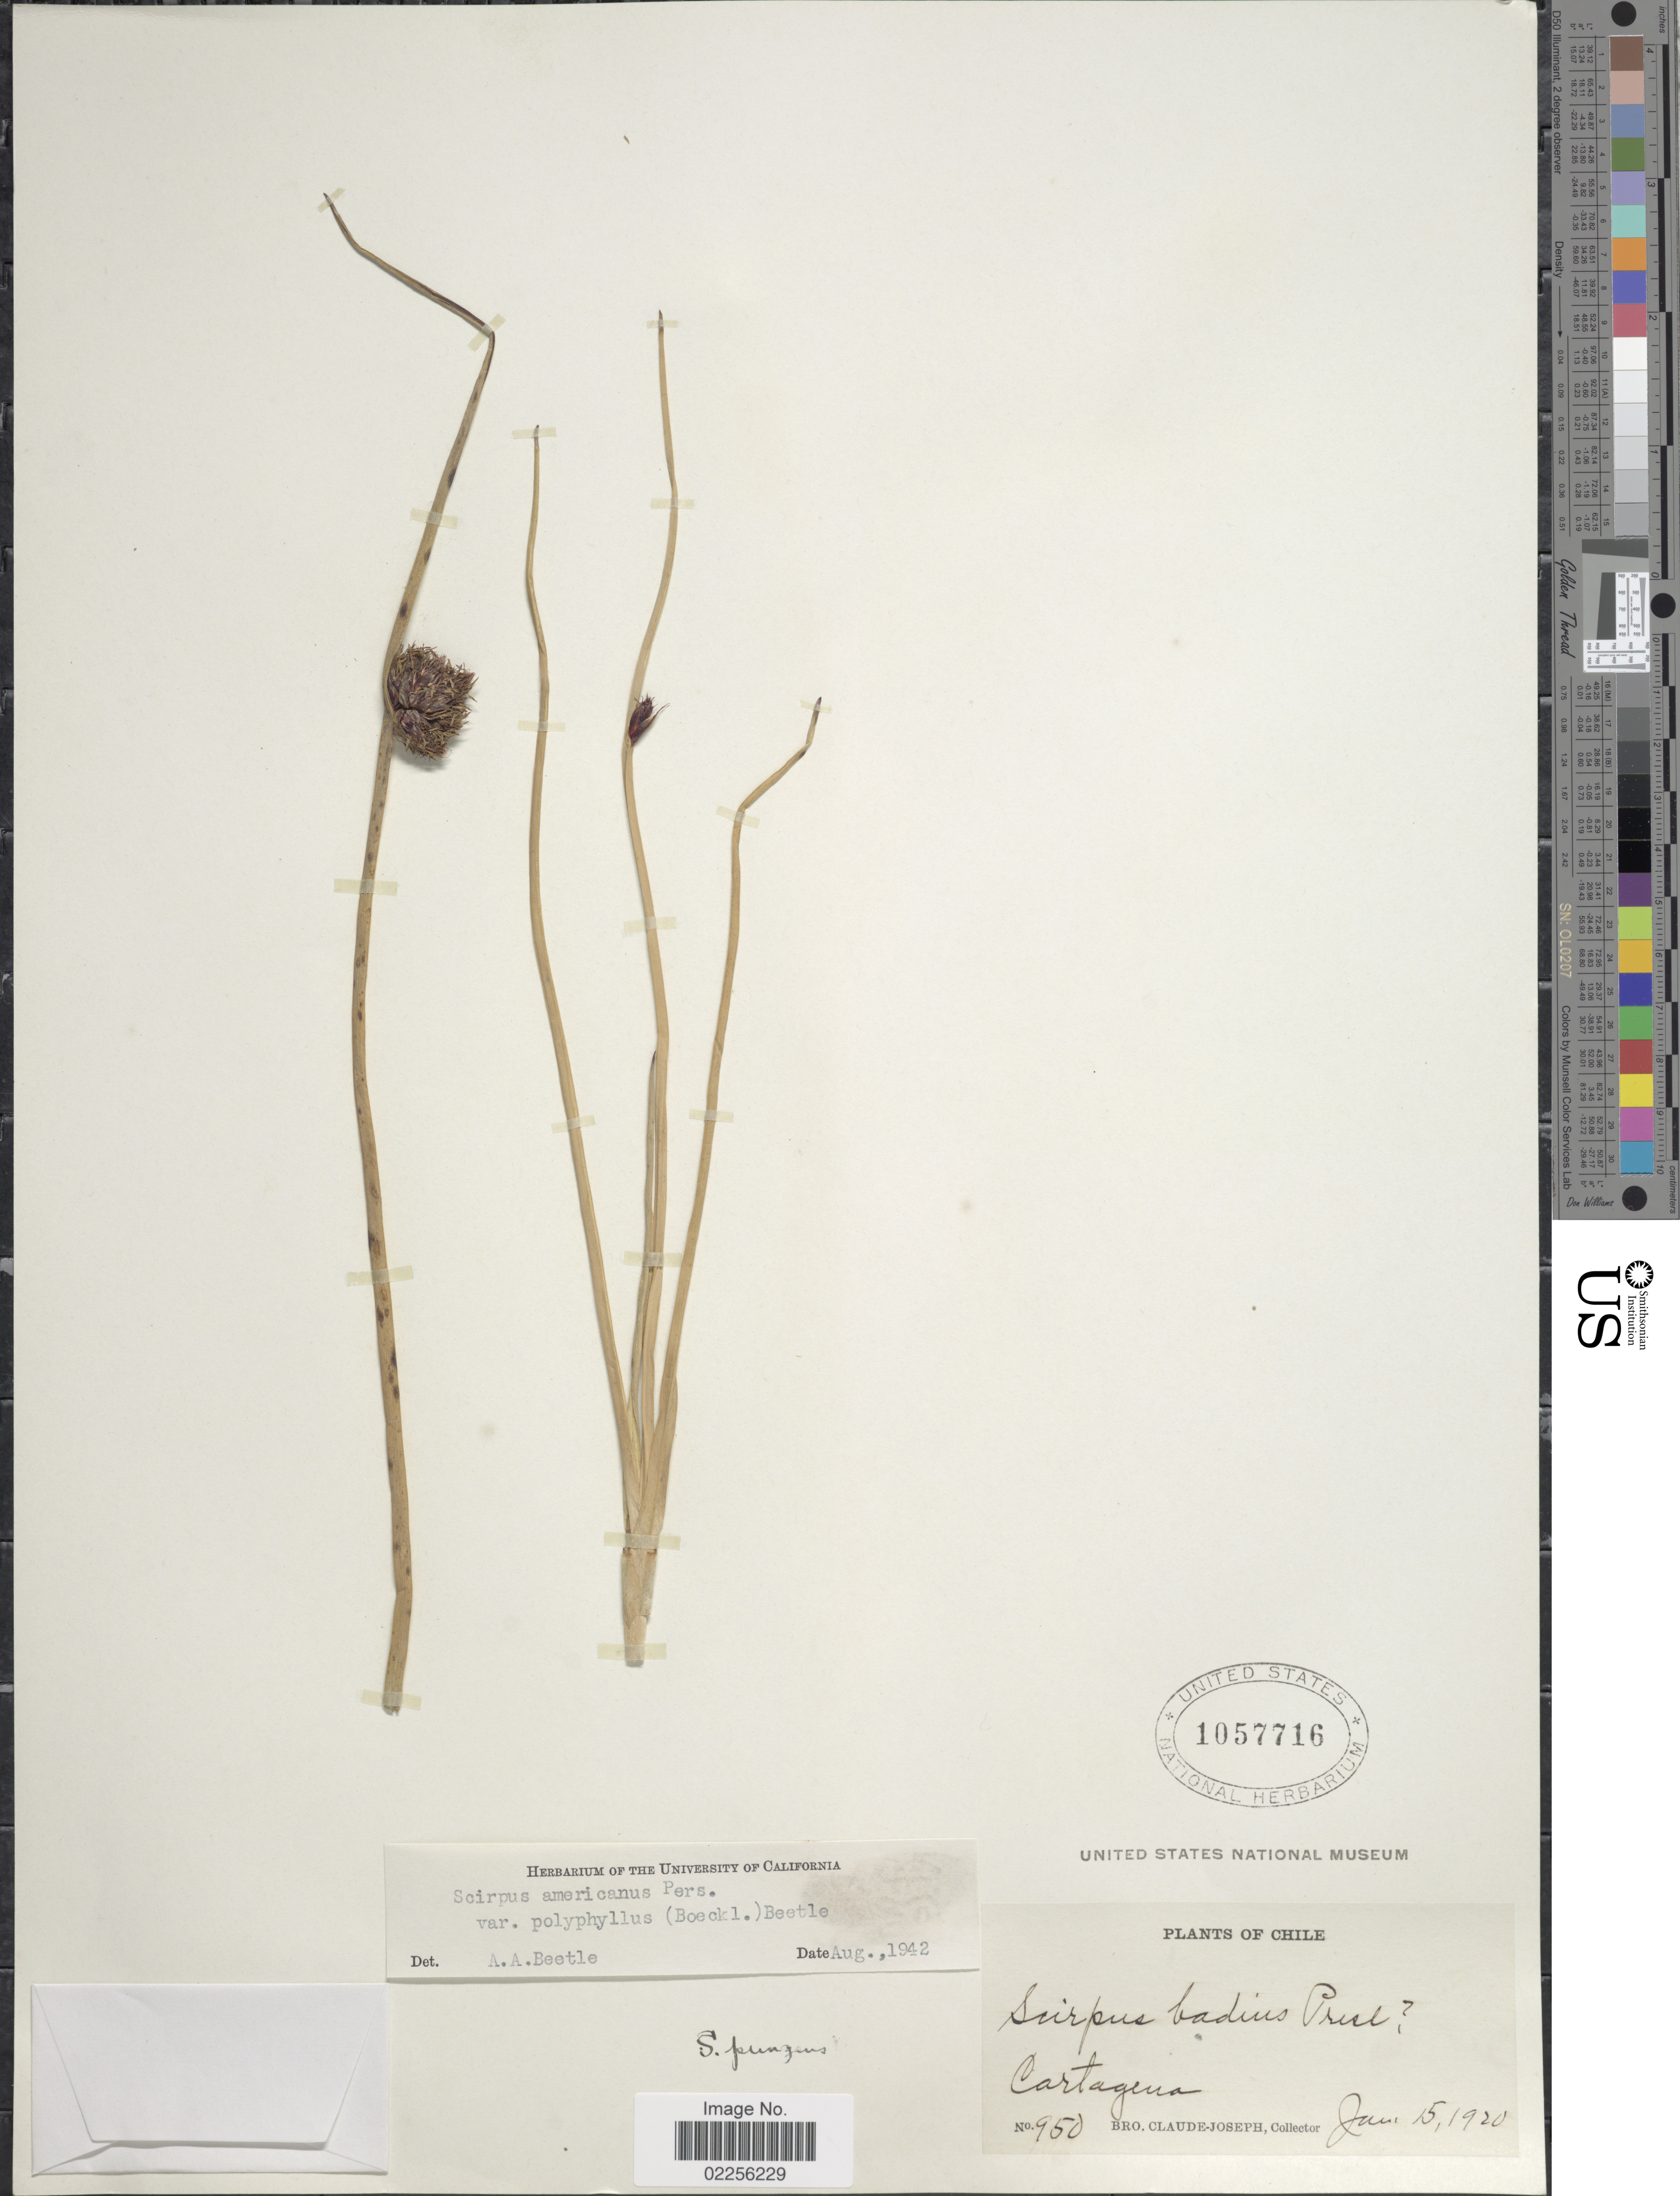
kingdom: Plantae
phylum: Tracheophyta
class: Liliopsida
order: Poales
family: Cyperaceae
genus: Schoenoplectus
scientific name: Schoenoplectus pungens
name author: (Vahl) Palla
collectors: Bro. Claude-Joseph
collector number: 950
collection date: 1920-01-15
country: Chile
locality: Cartagena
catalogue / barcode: US 1057716